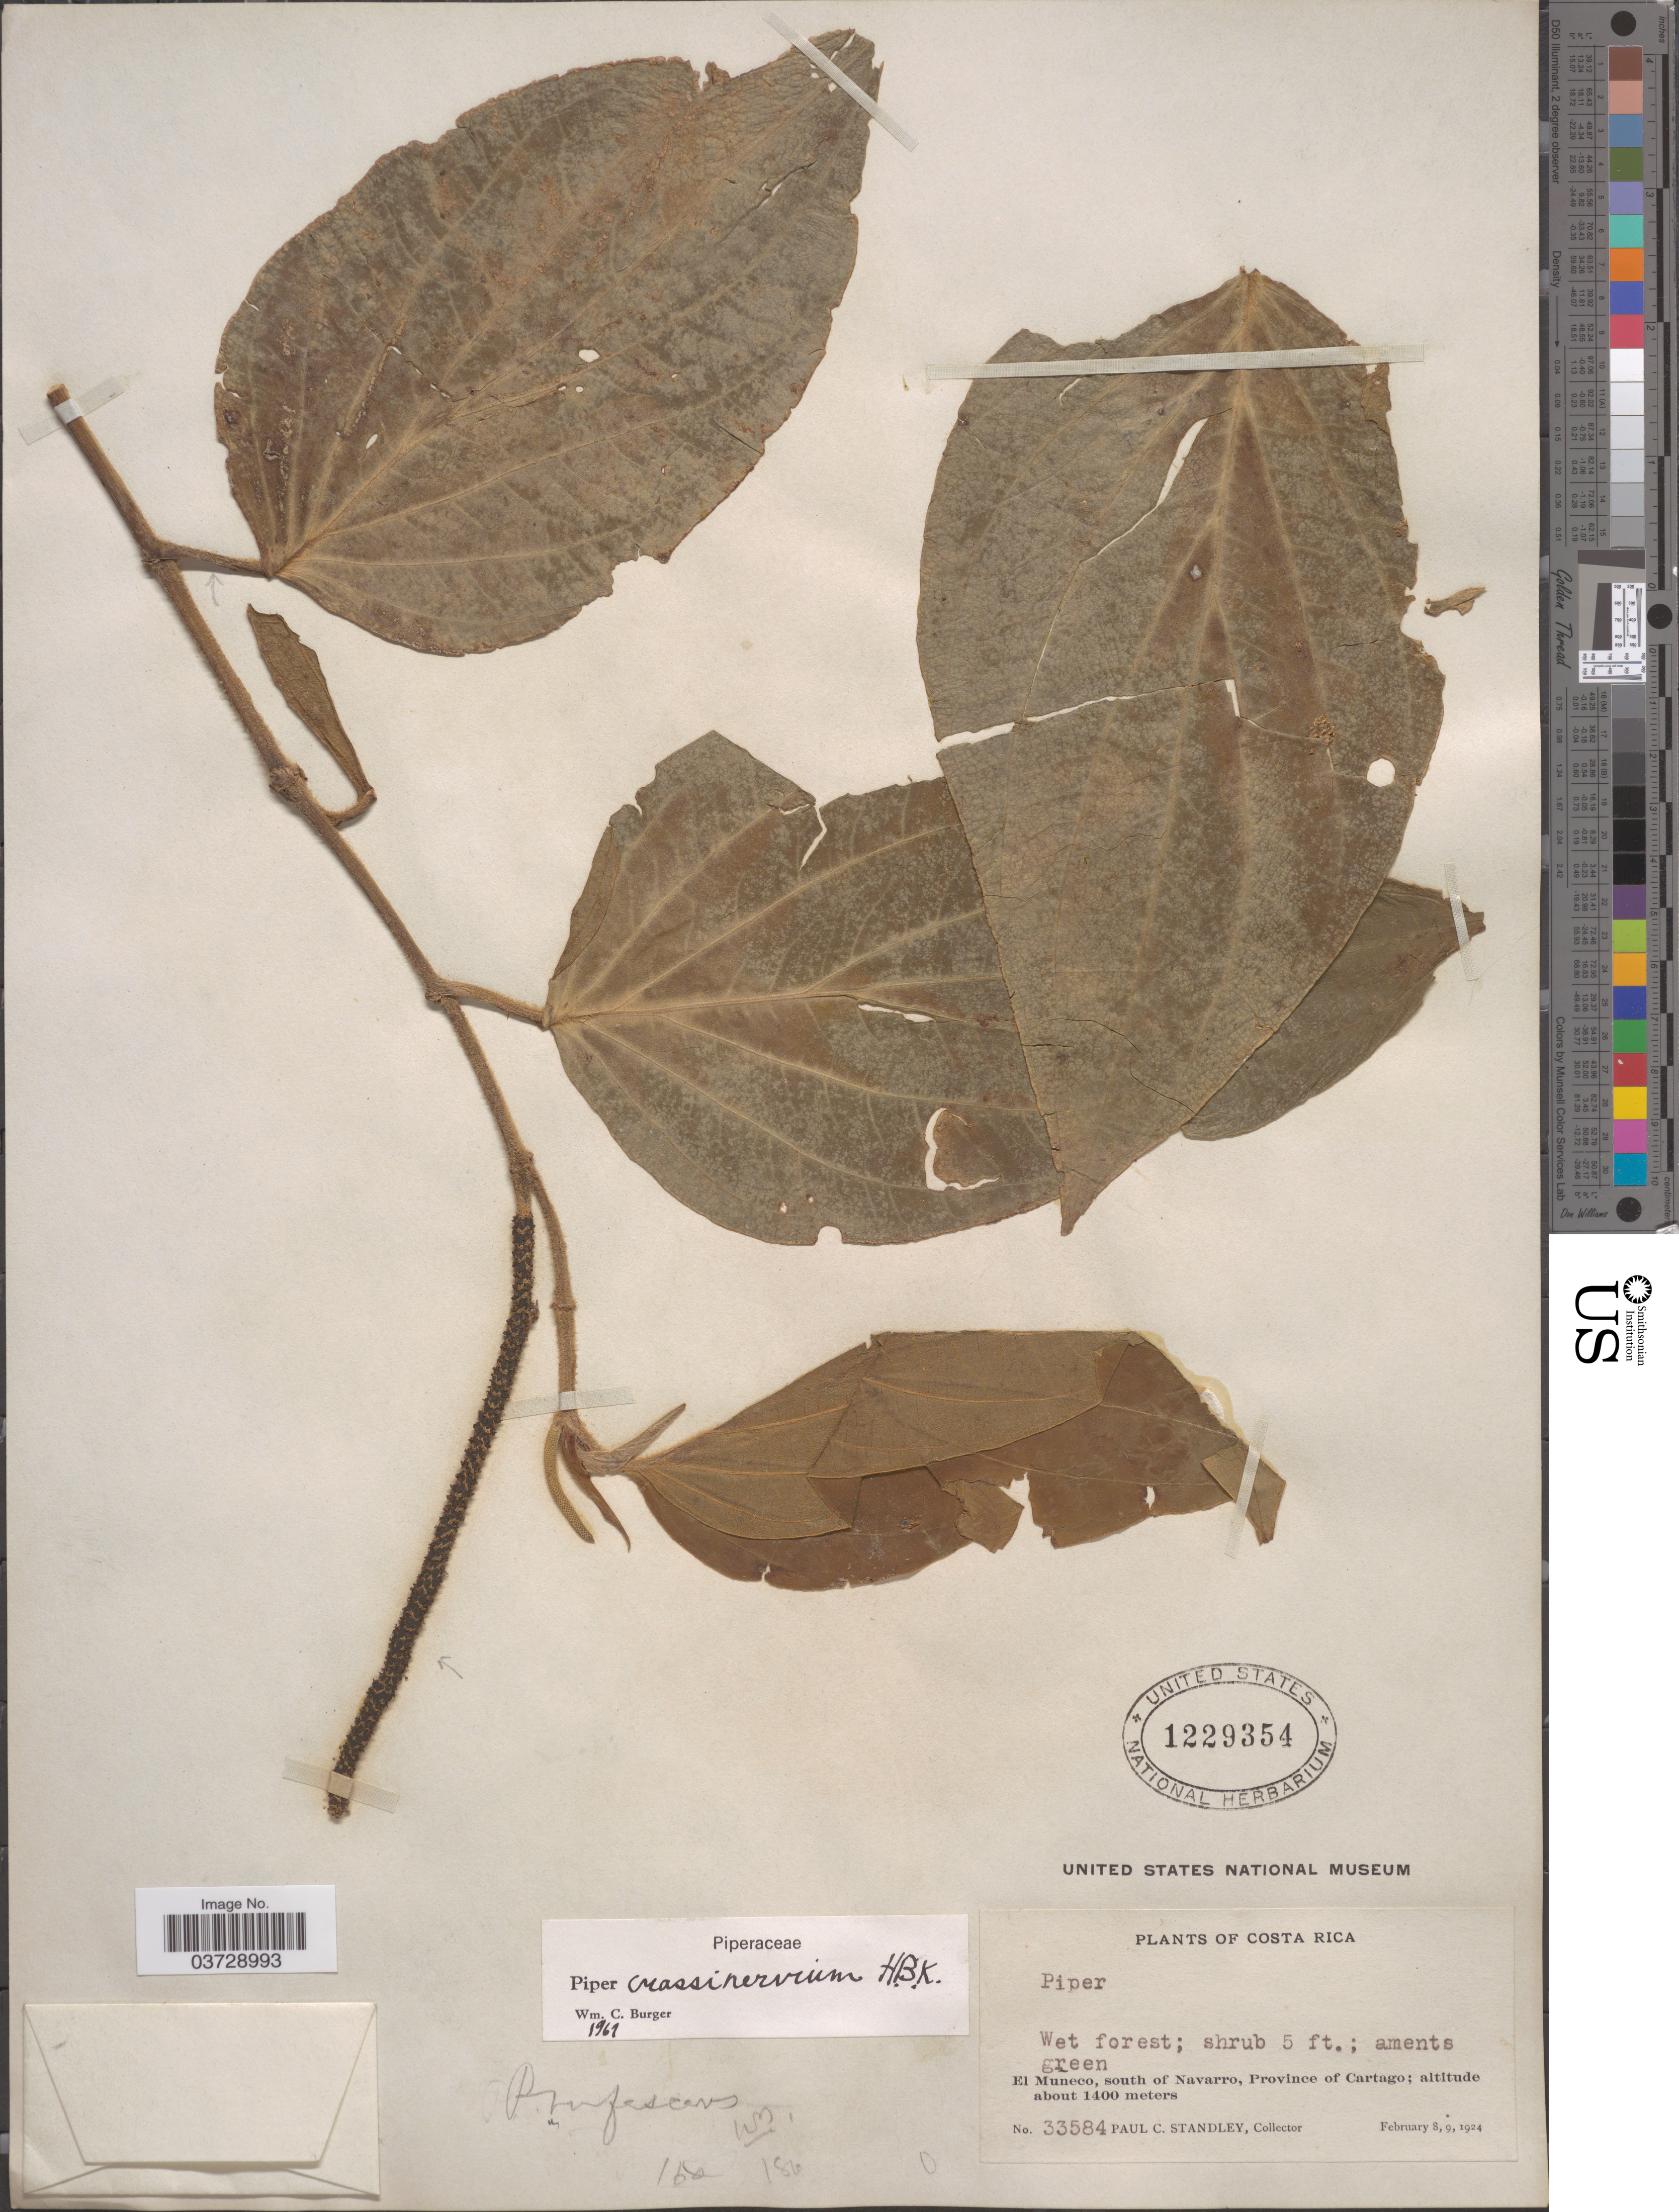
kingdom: Plantae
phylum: Tracheophyta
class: Magnoliopsida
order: Piperales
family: Piperaceae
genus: Piper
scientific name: Piper crassinervium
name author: Kunth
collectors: P. C. Standley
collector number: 33584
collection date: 1924-02-08/1924-02-09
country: Costa Rica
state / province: Cartago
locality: El Muñeco, south of Navarro.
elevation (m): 1400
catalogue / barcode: US 1229354